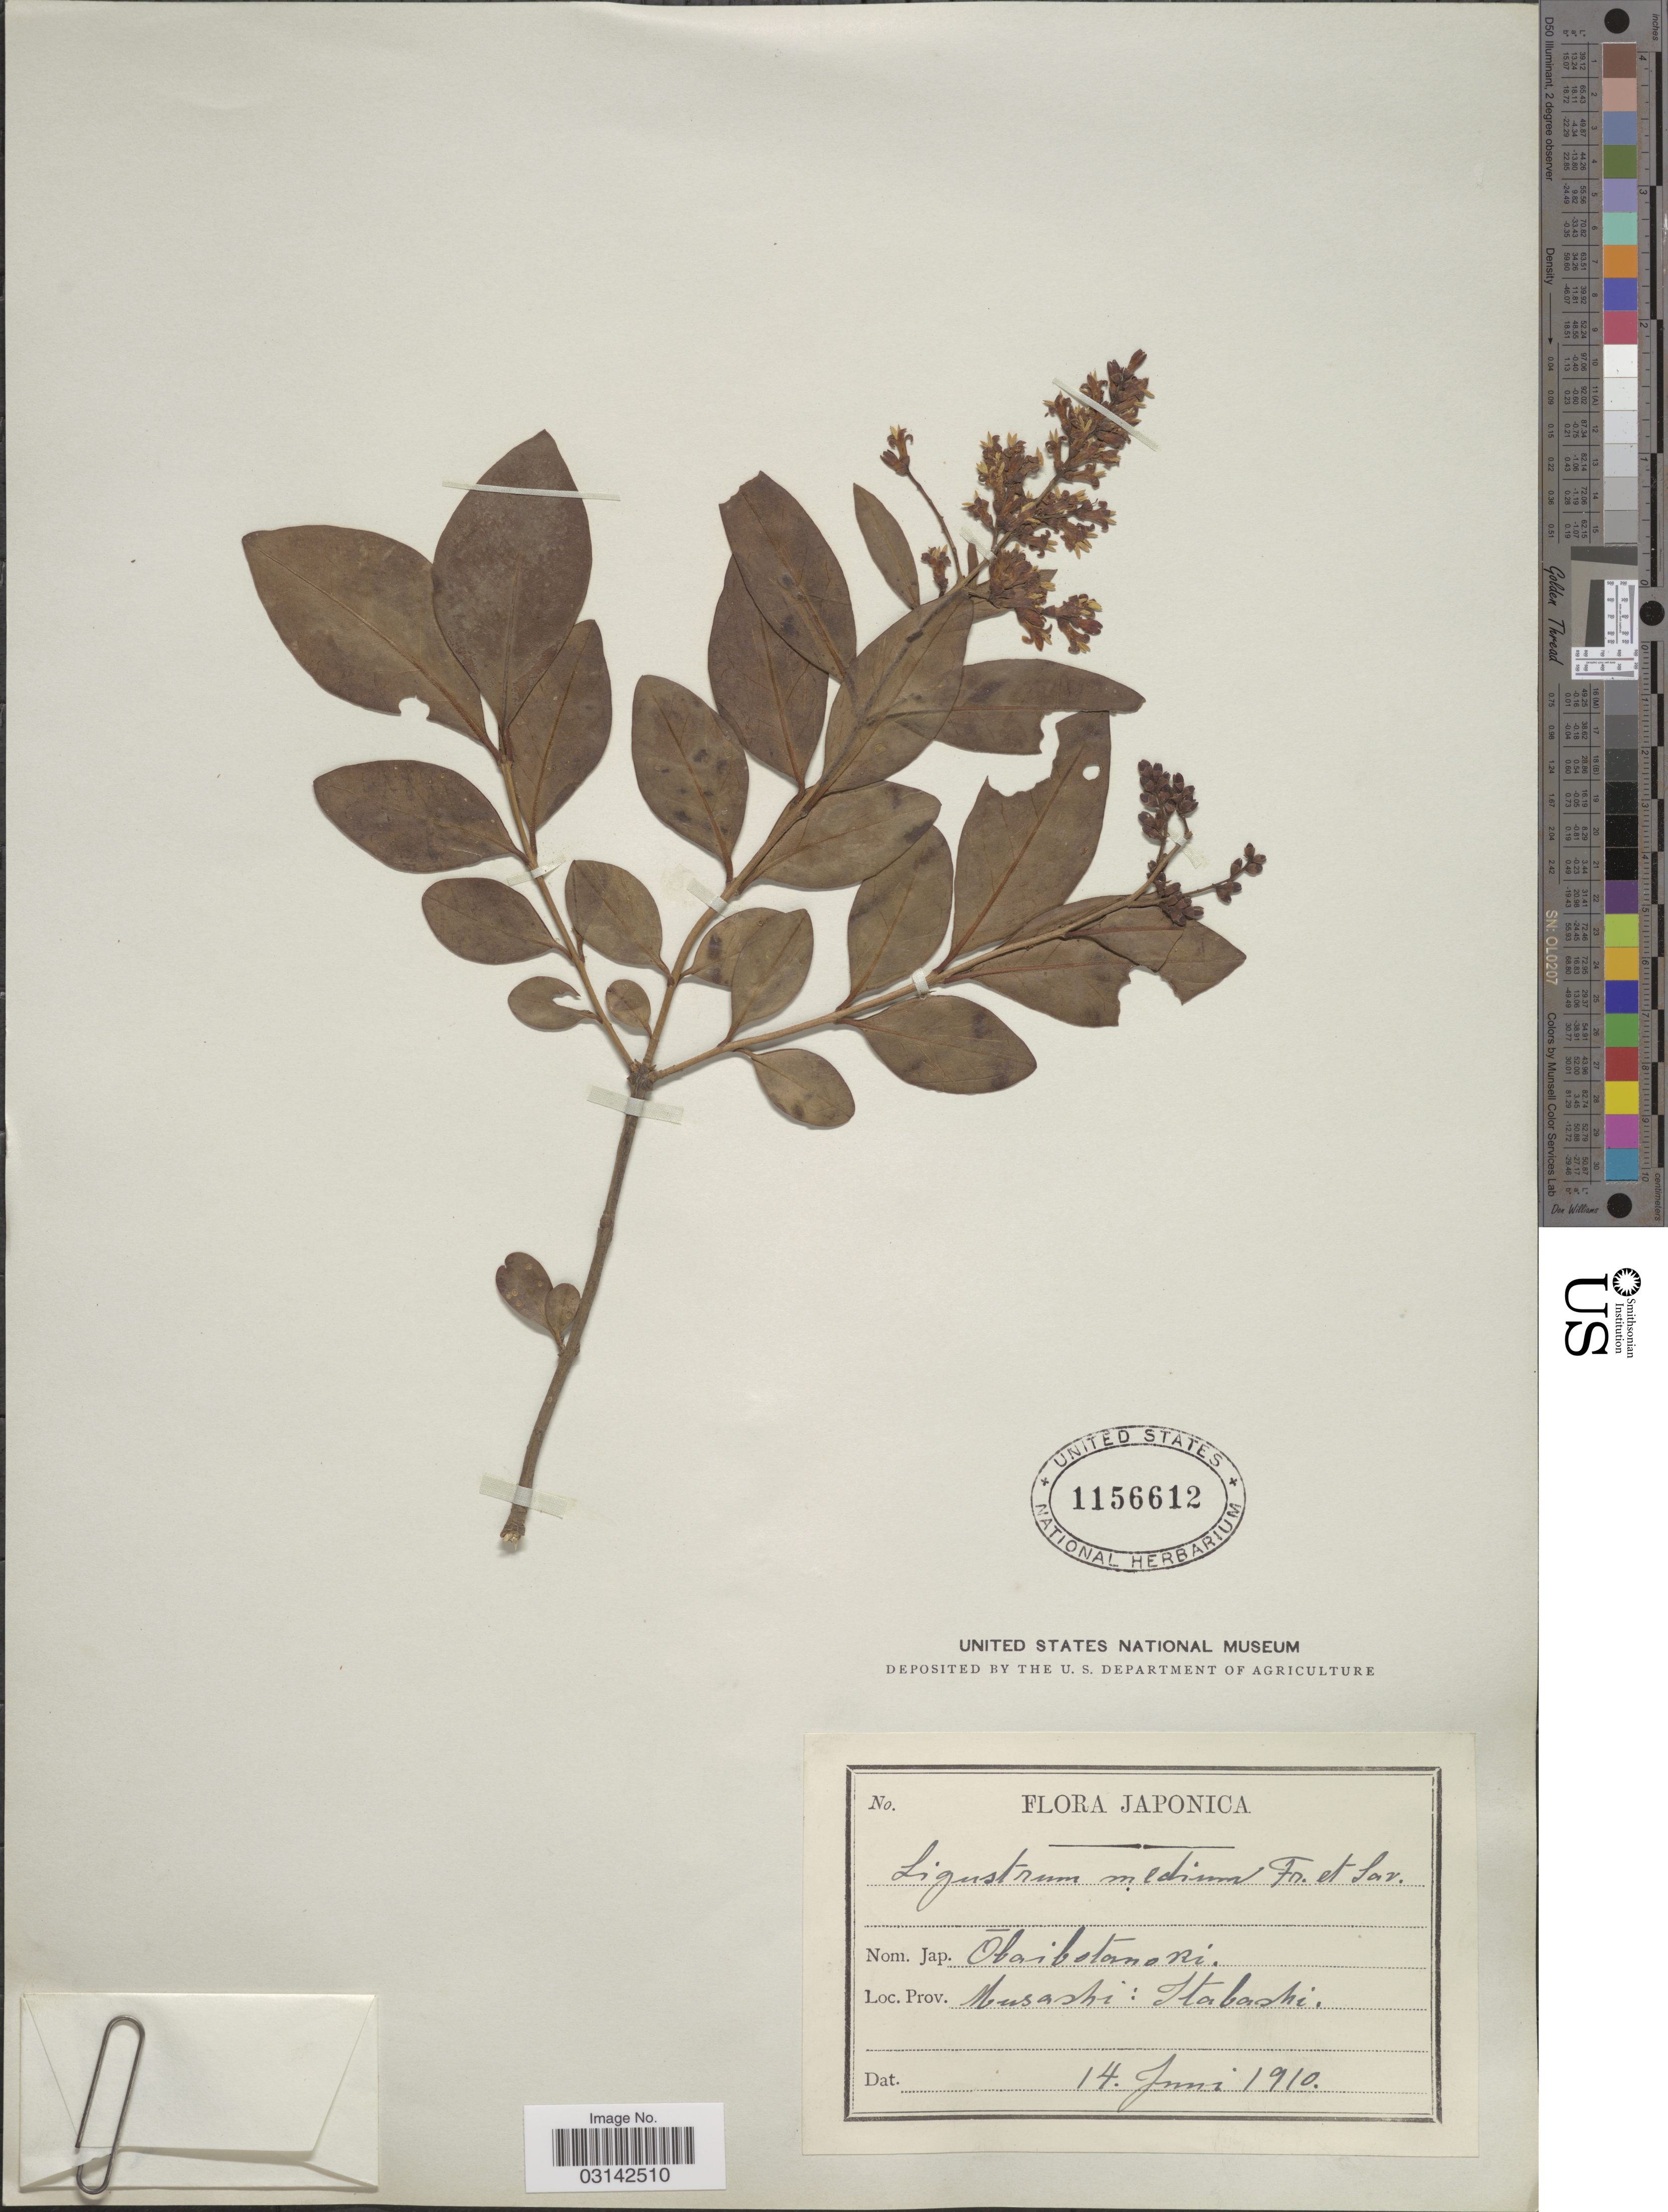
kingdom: Plantae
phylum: Tracheophyta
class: Magnoliopsida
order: Lamiales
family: Oleaceae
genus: Ligustrum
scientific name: Ligustrum ovalifolium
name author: Hassk.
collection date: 1910-06-14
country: Japan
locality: Musashi: Itabashi.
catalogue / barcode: US 1156612